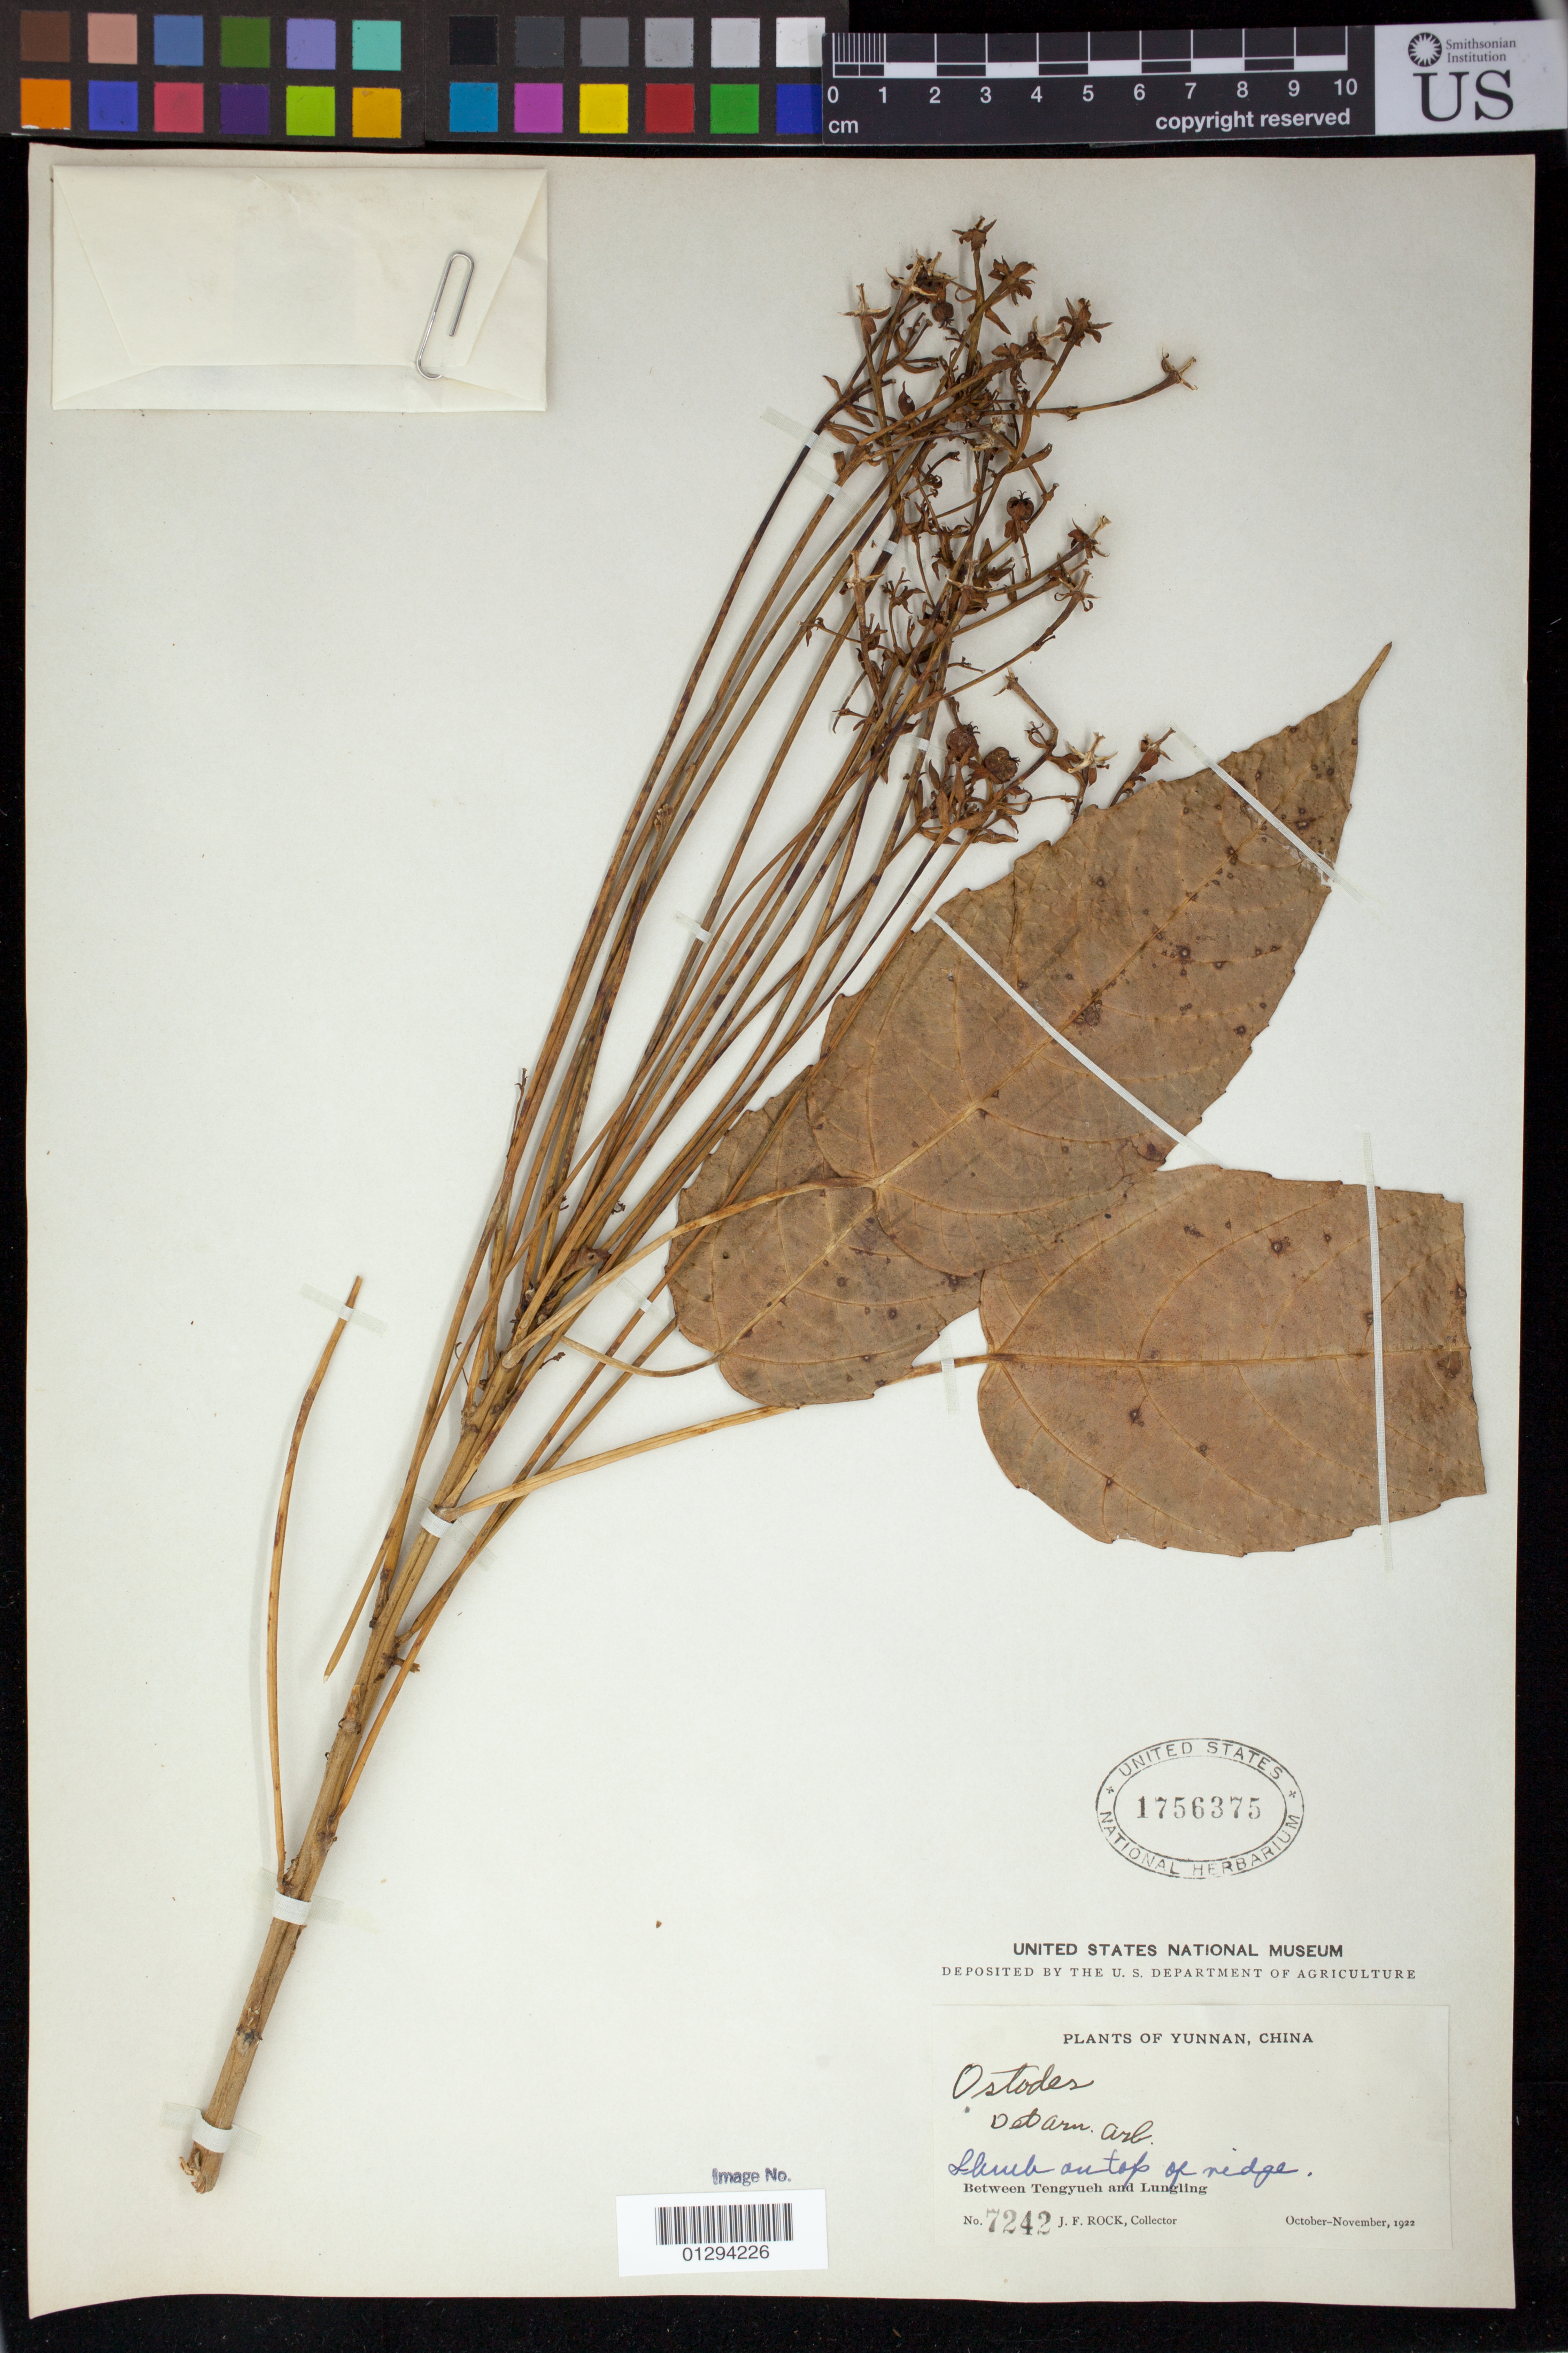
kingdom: Plantae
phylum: Tracheophyta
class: Magnoliopsida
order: Malpighiales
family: Euphorbiaceae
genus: Ostodes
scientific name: Ostodes sp.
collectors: J. F. Rock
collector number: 7242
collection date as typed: Oct 1922 to -- Nov 1922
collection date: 1922-10/1922-11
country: China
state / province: Yunnan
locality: Between Tengyueh and Lungling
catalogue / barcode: US 1756375